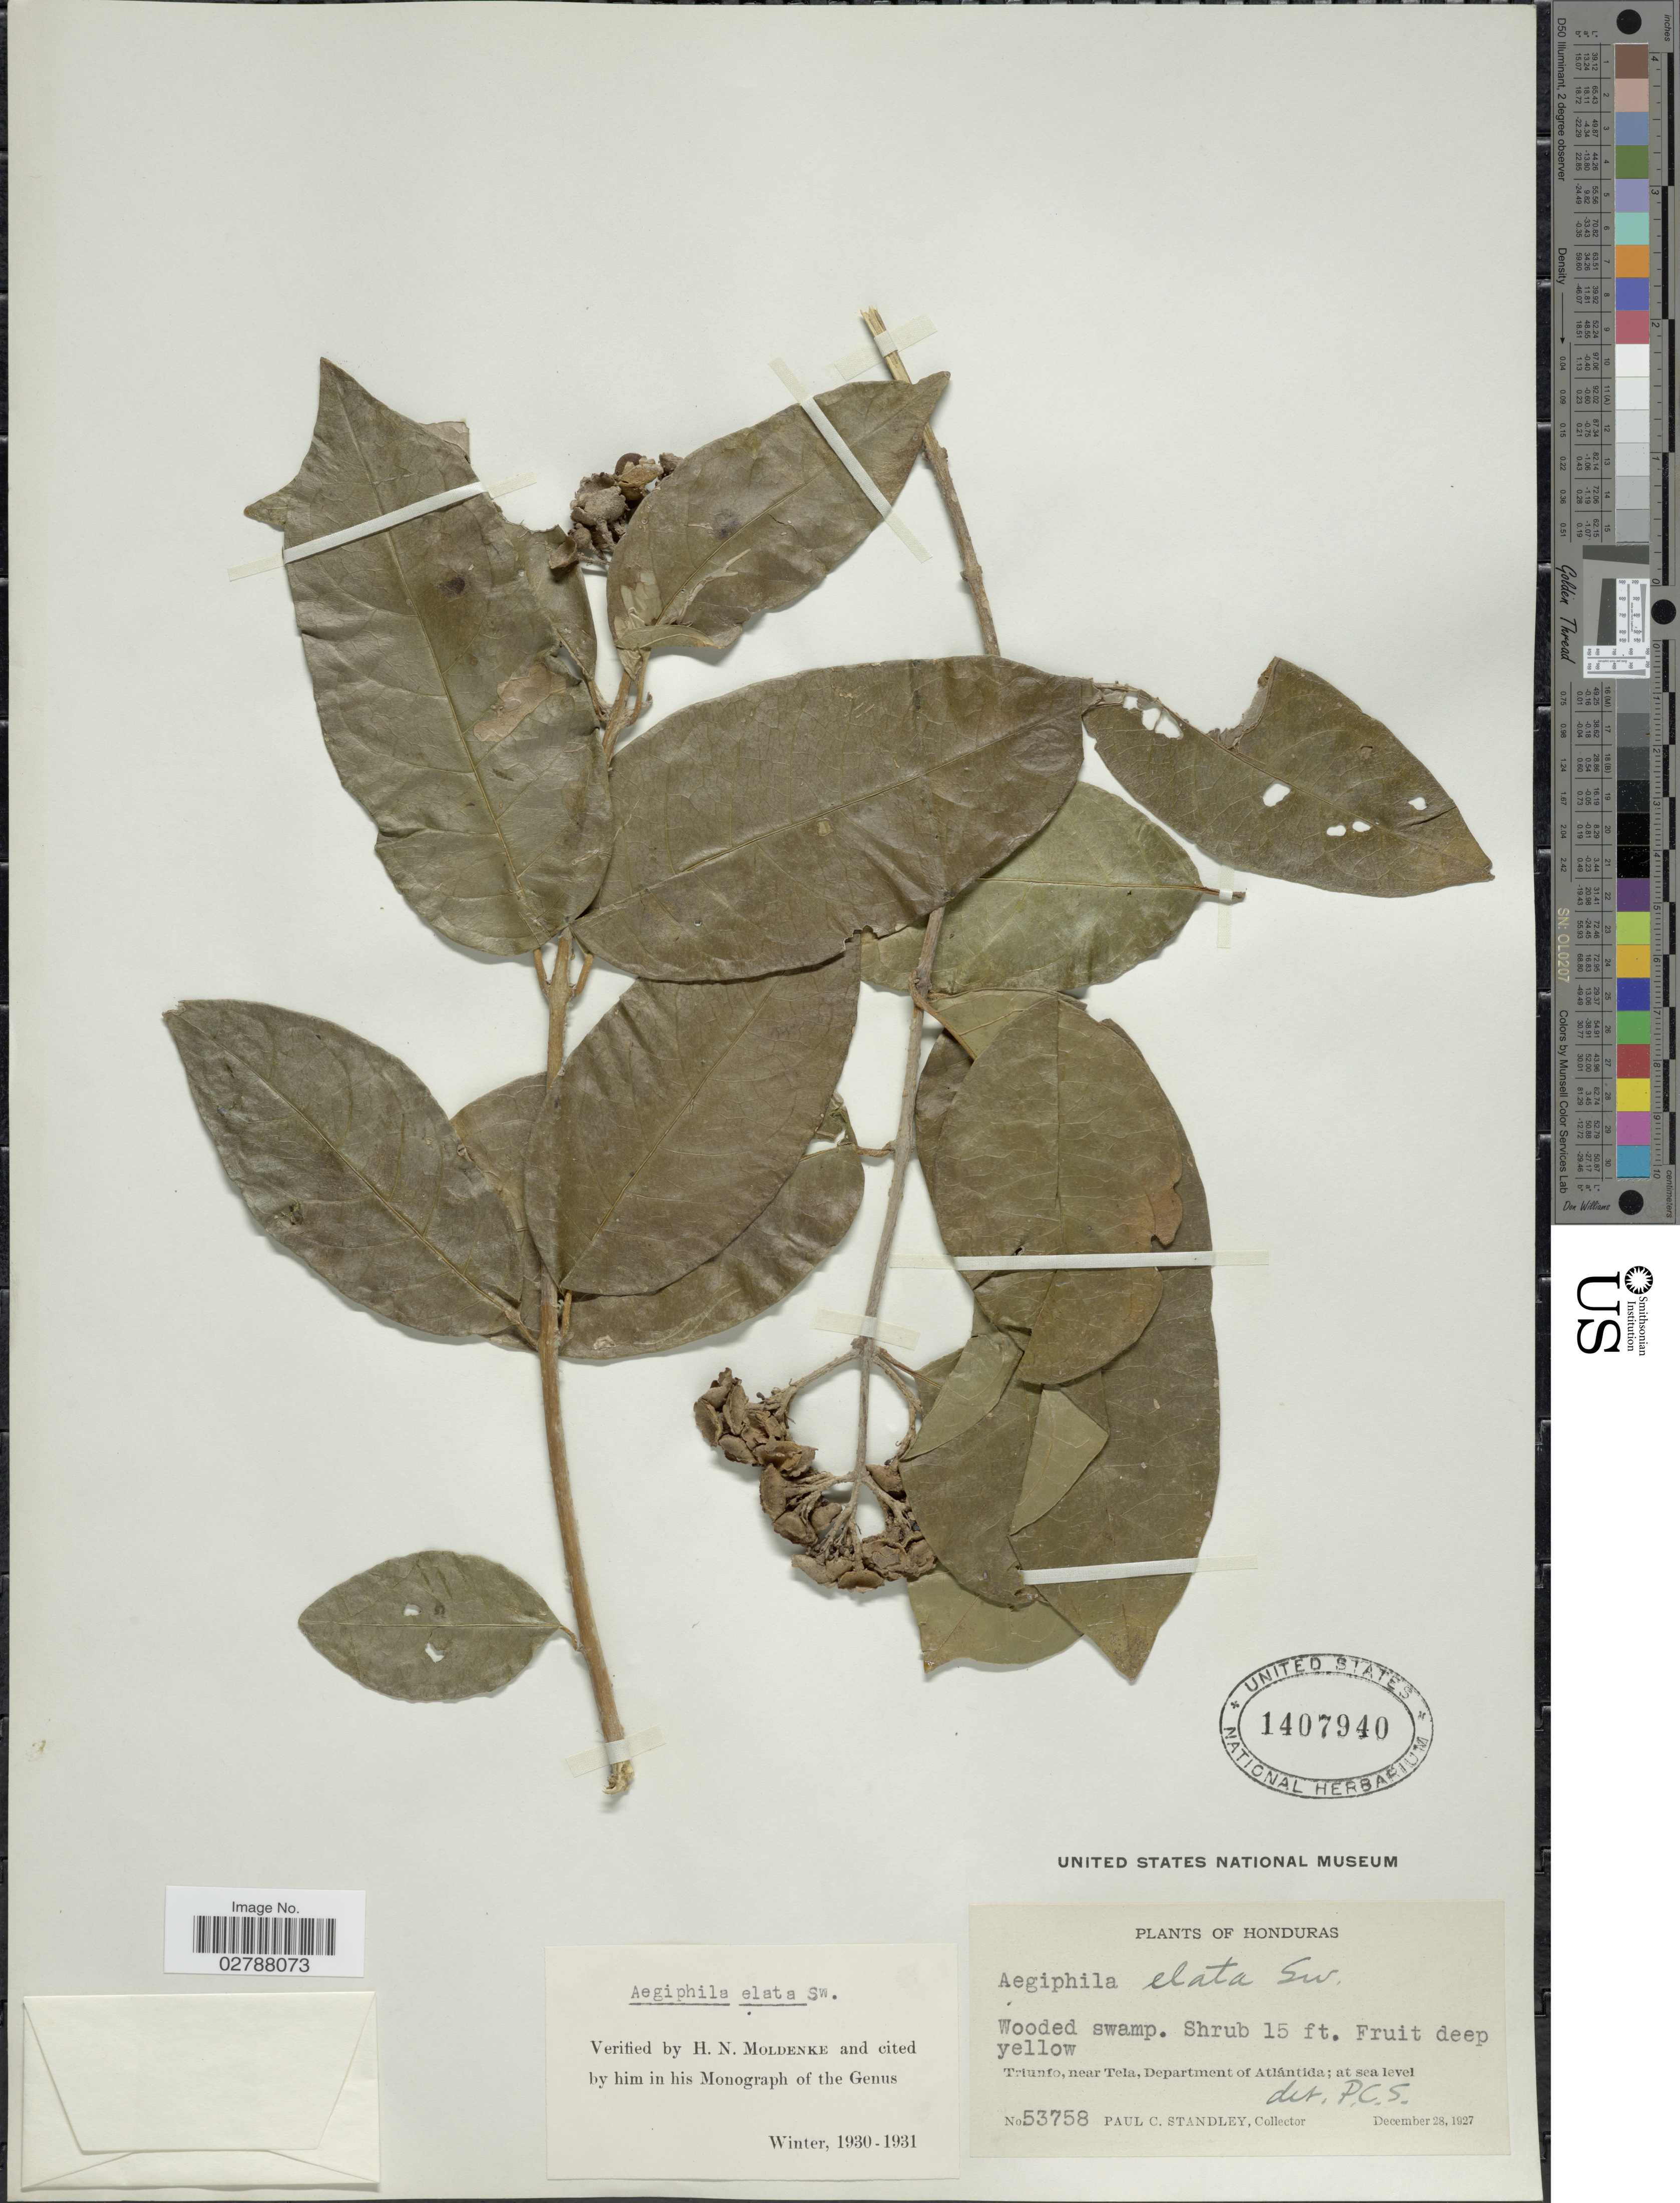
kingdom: Plantae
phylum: Tracheophyta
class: Magnoliopsida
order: Lamiales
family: Lamiaceae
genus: Aegiphila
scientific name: Aegiphila elata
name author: Sw.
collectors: P. C. Standley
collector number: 53758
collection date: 1927-12-28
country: Honduras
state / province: Atlántida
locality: Triunfo, near Tela.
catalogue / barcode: US 1407940